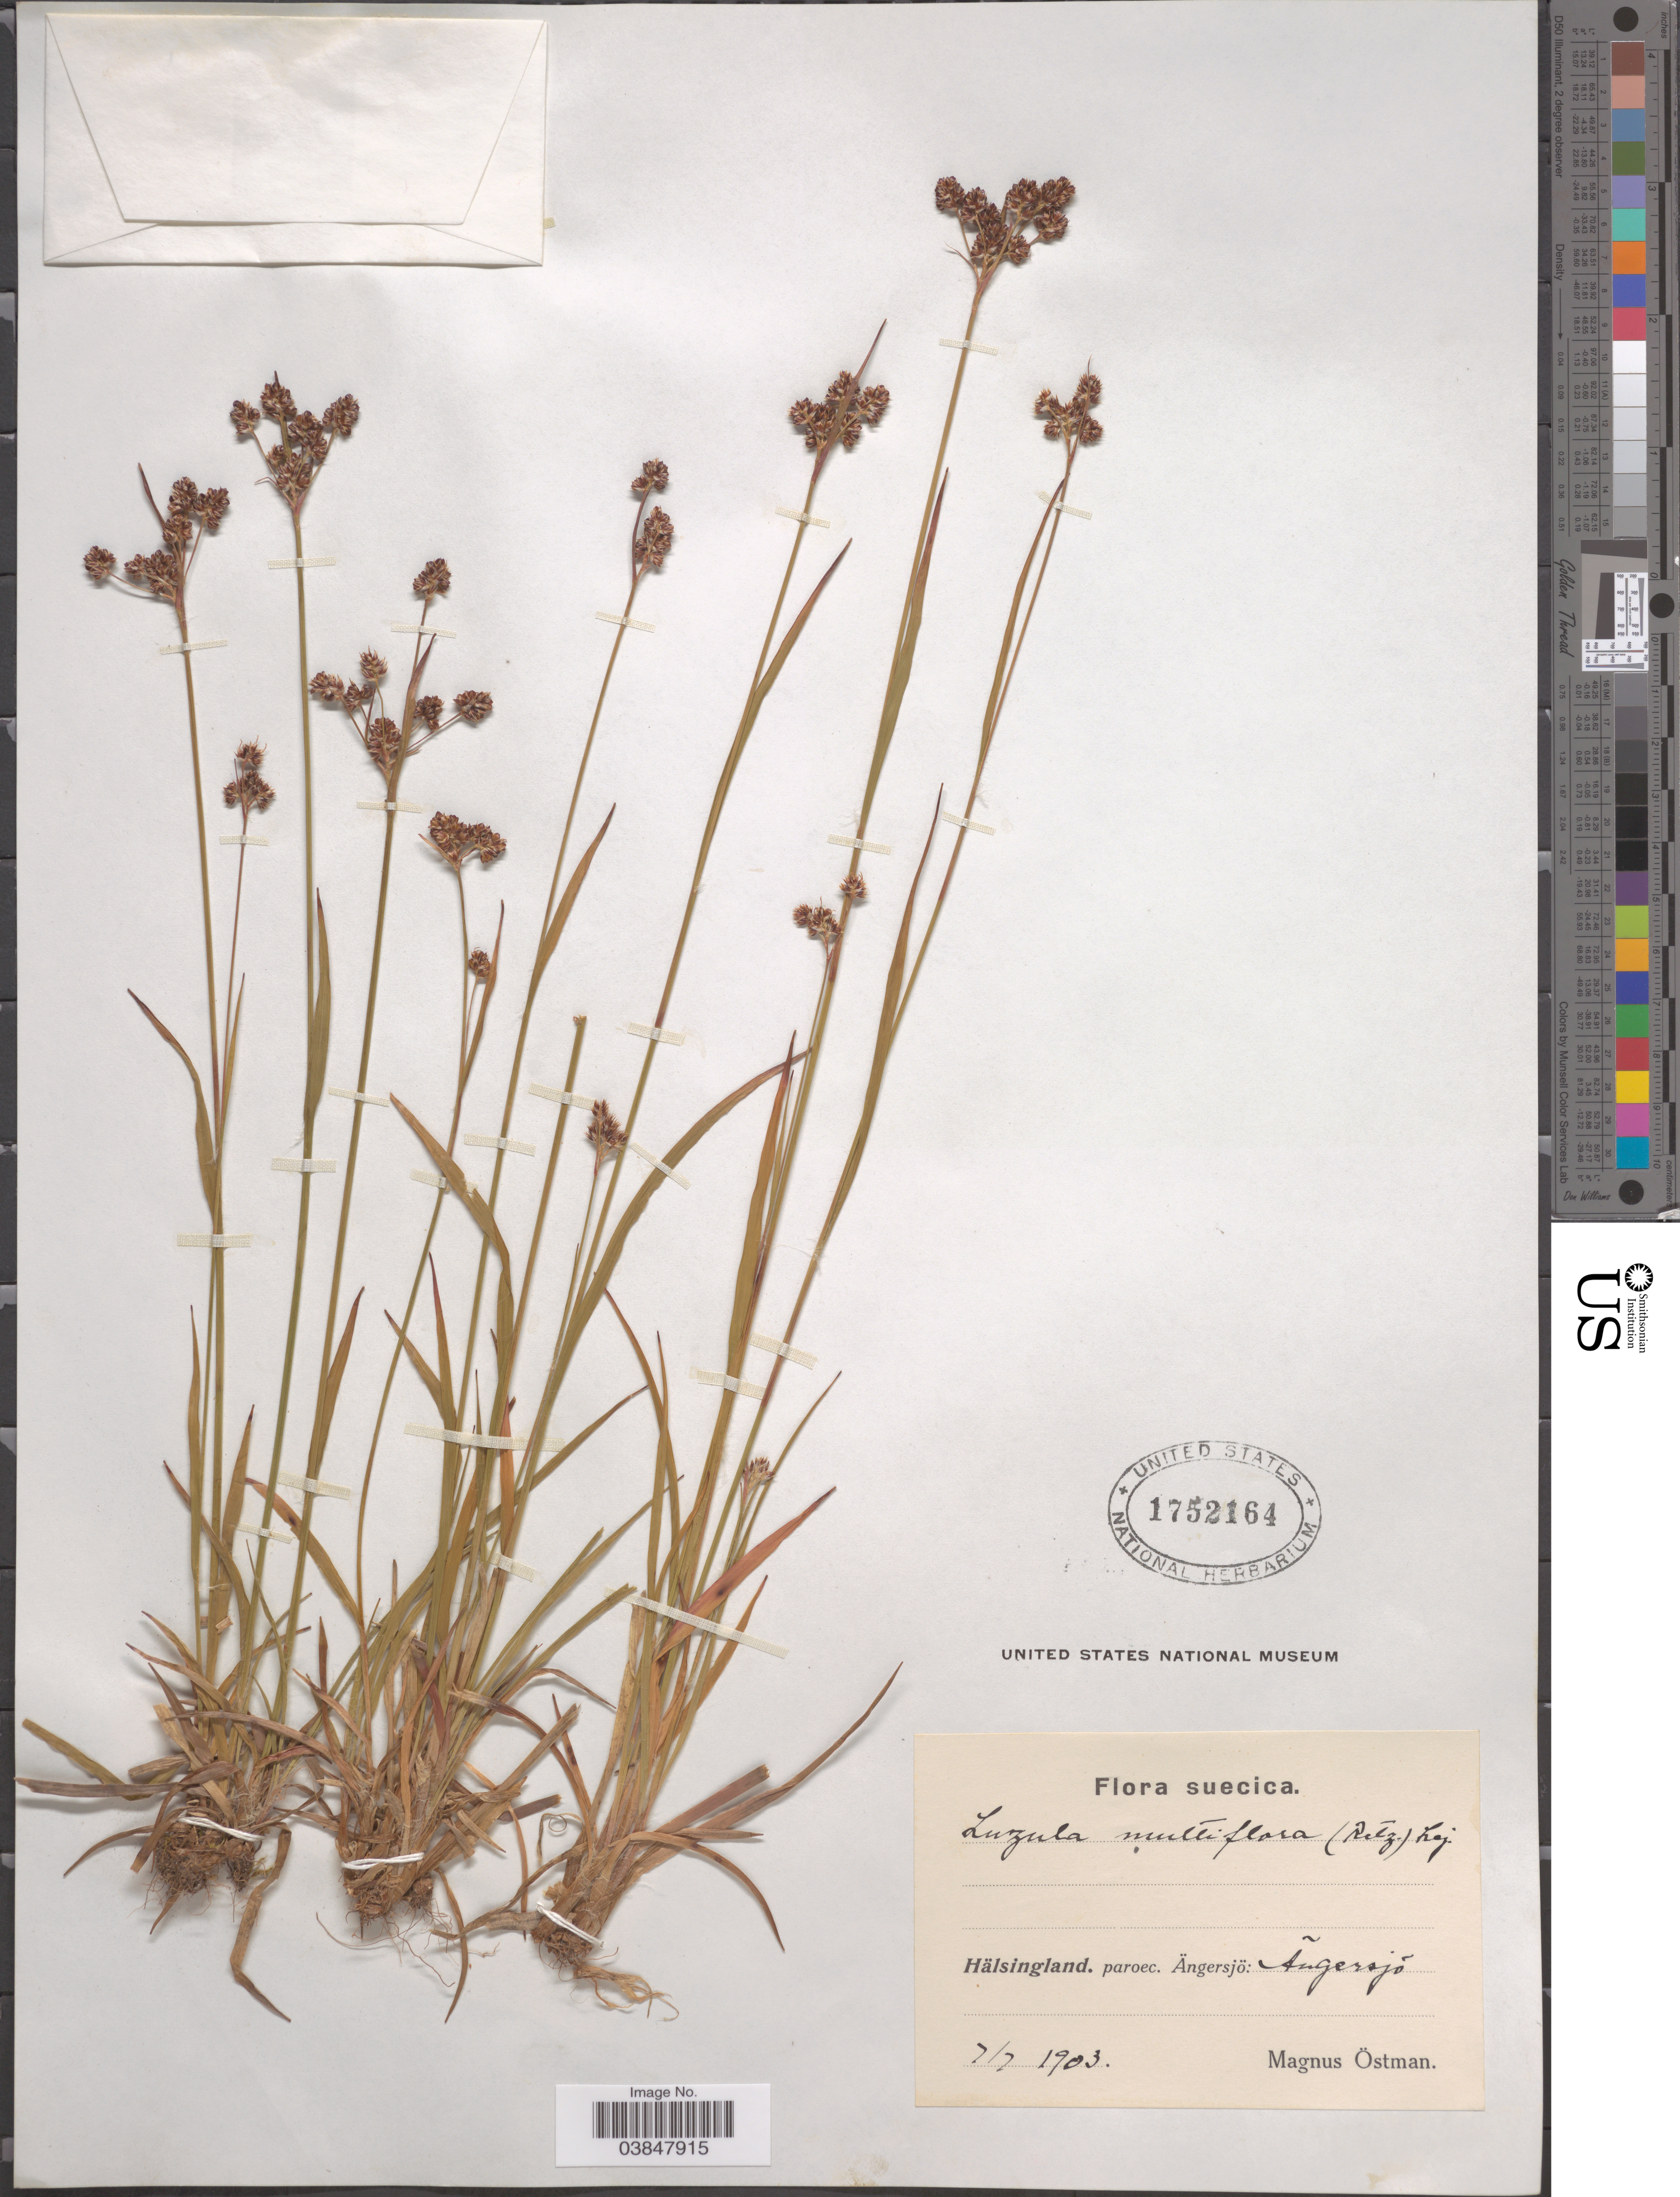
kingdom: Plantae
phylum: Tracheophyta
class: Liliopsida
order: Poales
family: Juncaceae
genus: Luzula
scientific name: Luzula multiflora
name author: (Ehrh.) Lej.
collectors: M. Östman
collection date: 1903-07-07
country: Sweden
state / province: Gavleborg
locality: Hälsingland. paroec. Ängersjö: Ãngersjó.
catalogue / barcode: US 1752164